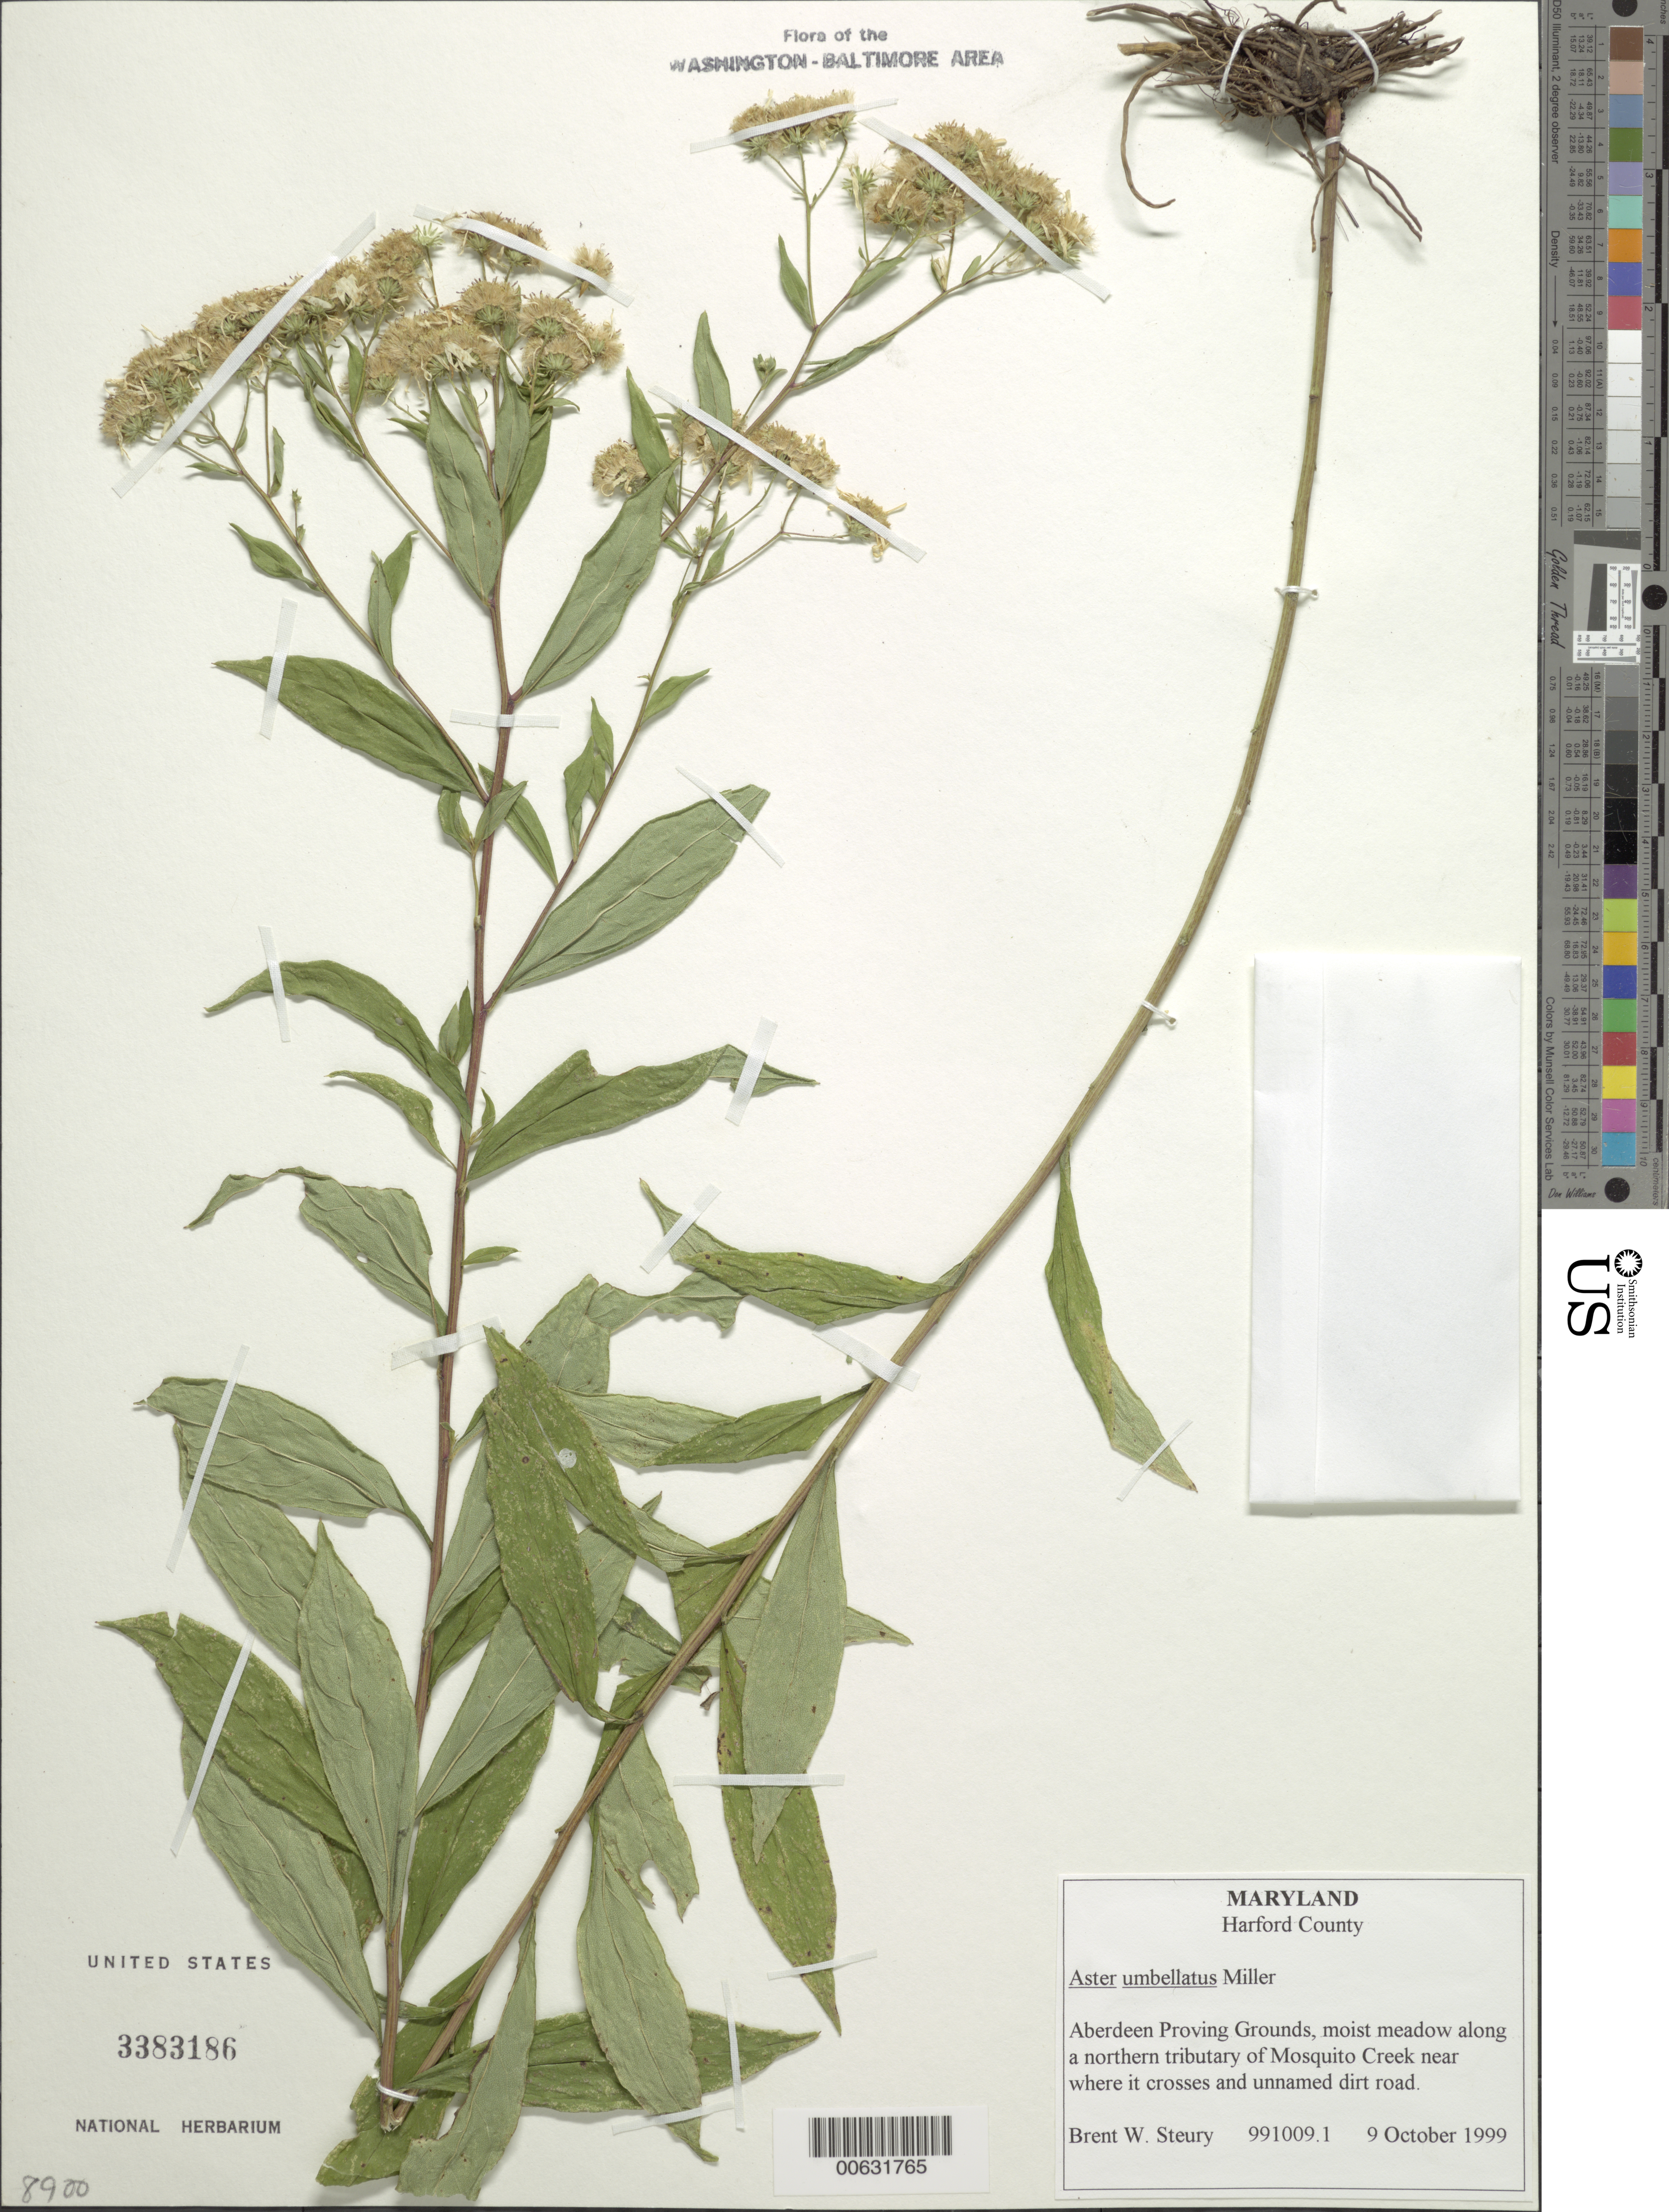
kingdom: Plantae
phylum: Tracheophyta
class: Magnoliopsida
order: Asterales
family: Asteraceae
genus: Doellingeria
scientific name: Doellingeria umbellata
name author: (Mill.) Nees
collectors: B. Steury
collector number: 991009.1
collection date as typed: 09 Oct 1999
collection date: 1999-10-09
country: United States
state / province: Maryland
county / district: Harford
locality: Aberdeen Proving Grounds, along a northern tributary of Misquito Creek near where it crosses and unnamed dirt road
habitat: Moist meadow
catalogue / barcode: US 3383186